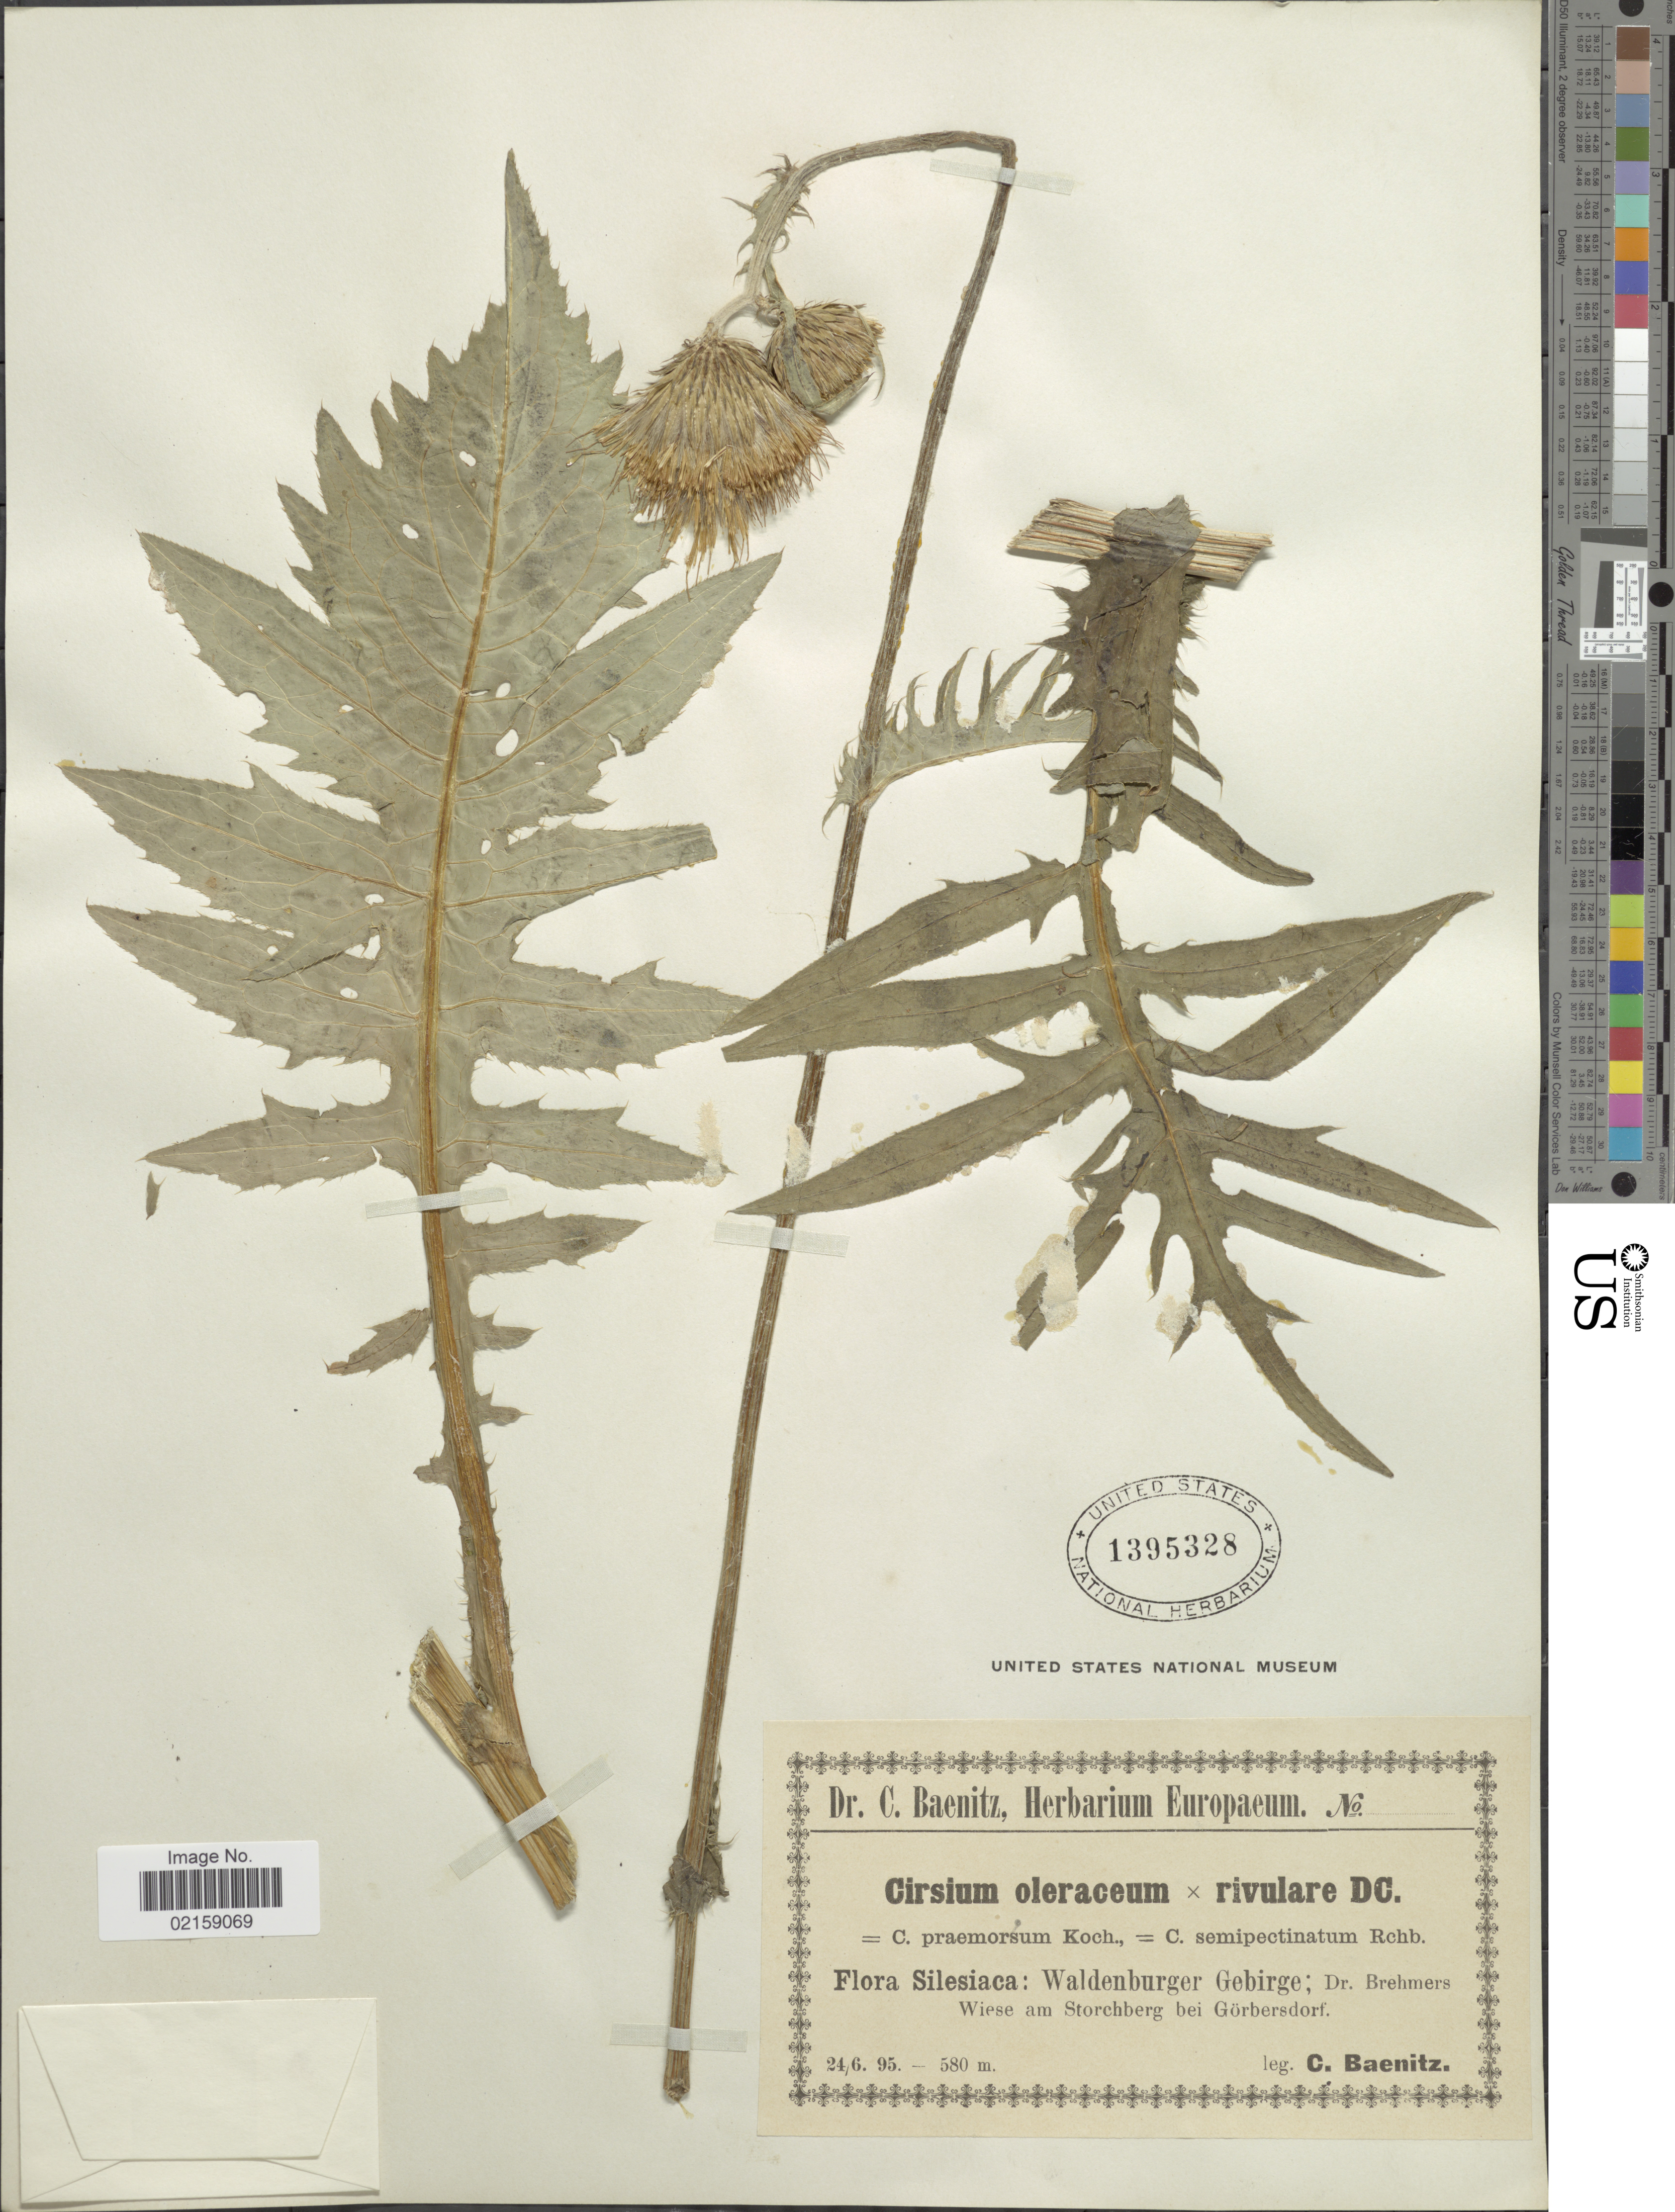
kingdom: Plantae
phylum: Tracheophyta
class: Magnoliopsida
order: Asterales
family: Asteraceae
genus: Cirsium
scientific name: Cirsium oleraceum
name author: (L.) Scop.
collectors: C. G. Baenitz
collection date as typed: Transcribed d/m/y: 24/6/95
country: Germany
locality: Silesiaca: Waldenburger Gebirge; Dr. Brehmers Wiese am Storchberg bei Gorbersdorf.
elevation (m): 580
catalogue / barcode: US 1395328